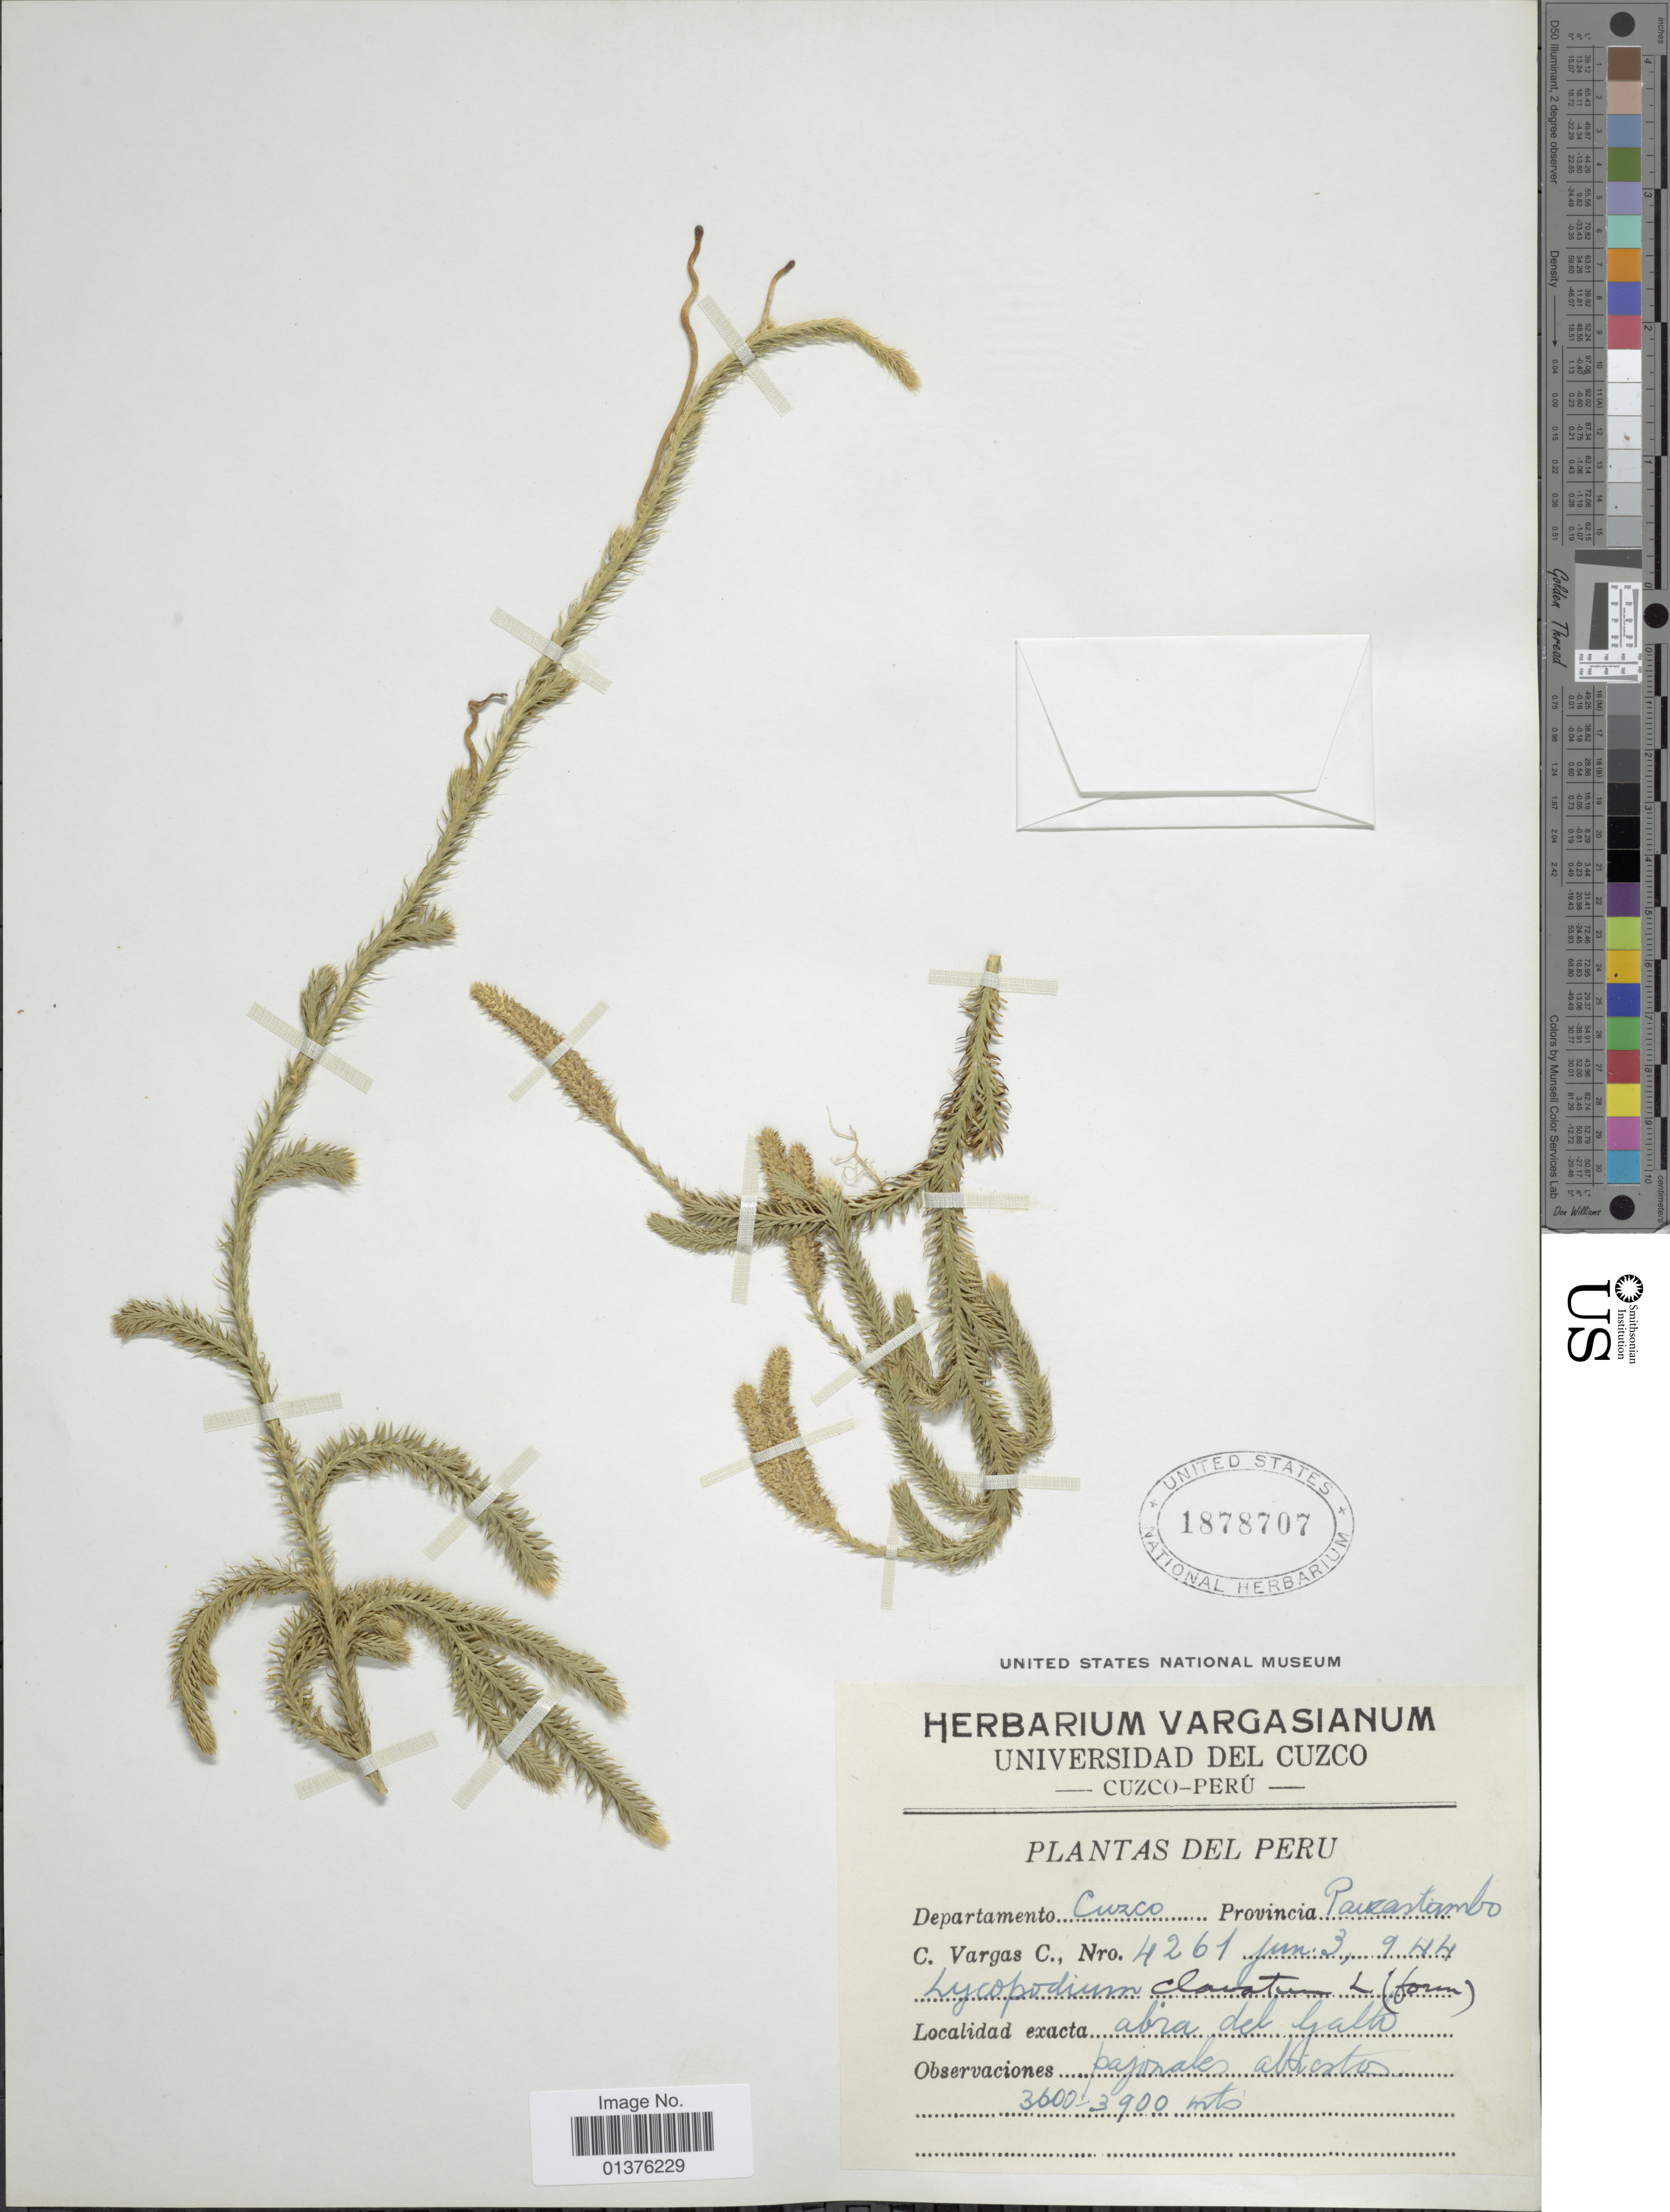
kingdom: Plantae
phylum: Tracheophyta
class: Lycopodiopsida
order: Lycopodiales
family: Lycopodiaceae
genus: Lycopodium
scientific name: Lycopodium clavatum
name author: L.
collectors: C. Vargas Calderón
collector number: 4261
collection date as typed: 944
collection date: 1944-06-03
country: Peru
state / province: Cusco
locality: Provincia Paucestambo, abra del Gallo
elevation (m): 3600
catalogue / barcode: US 1878707